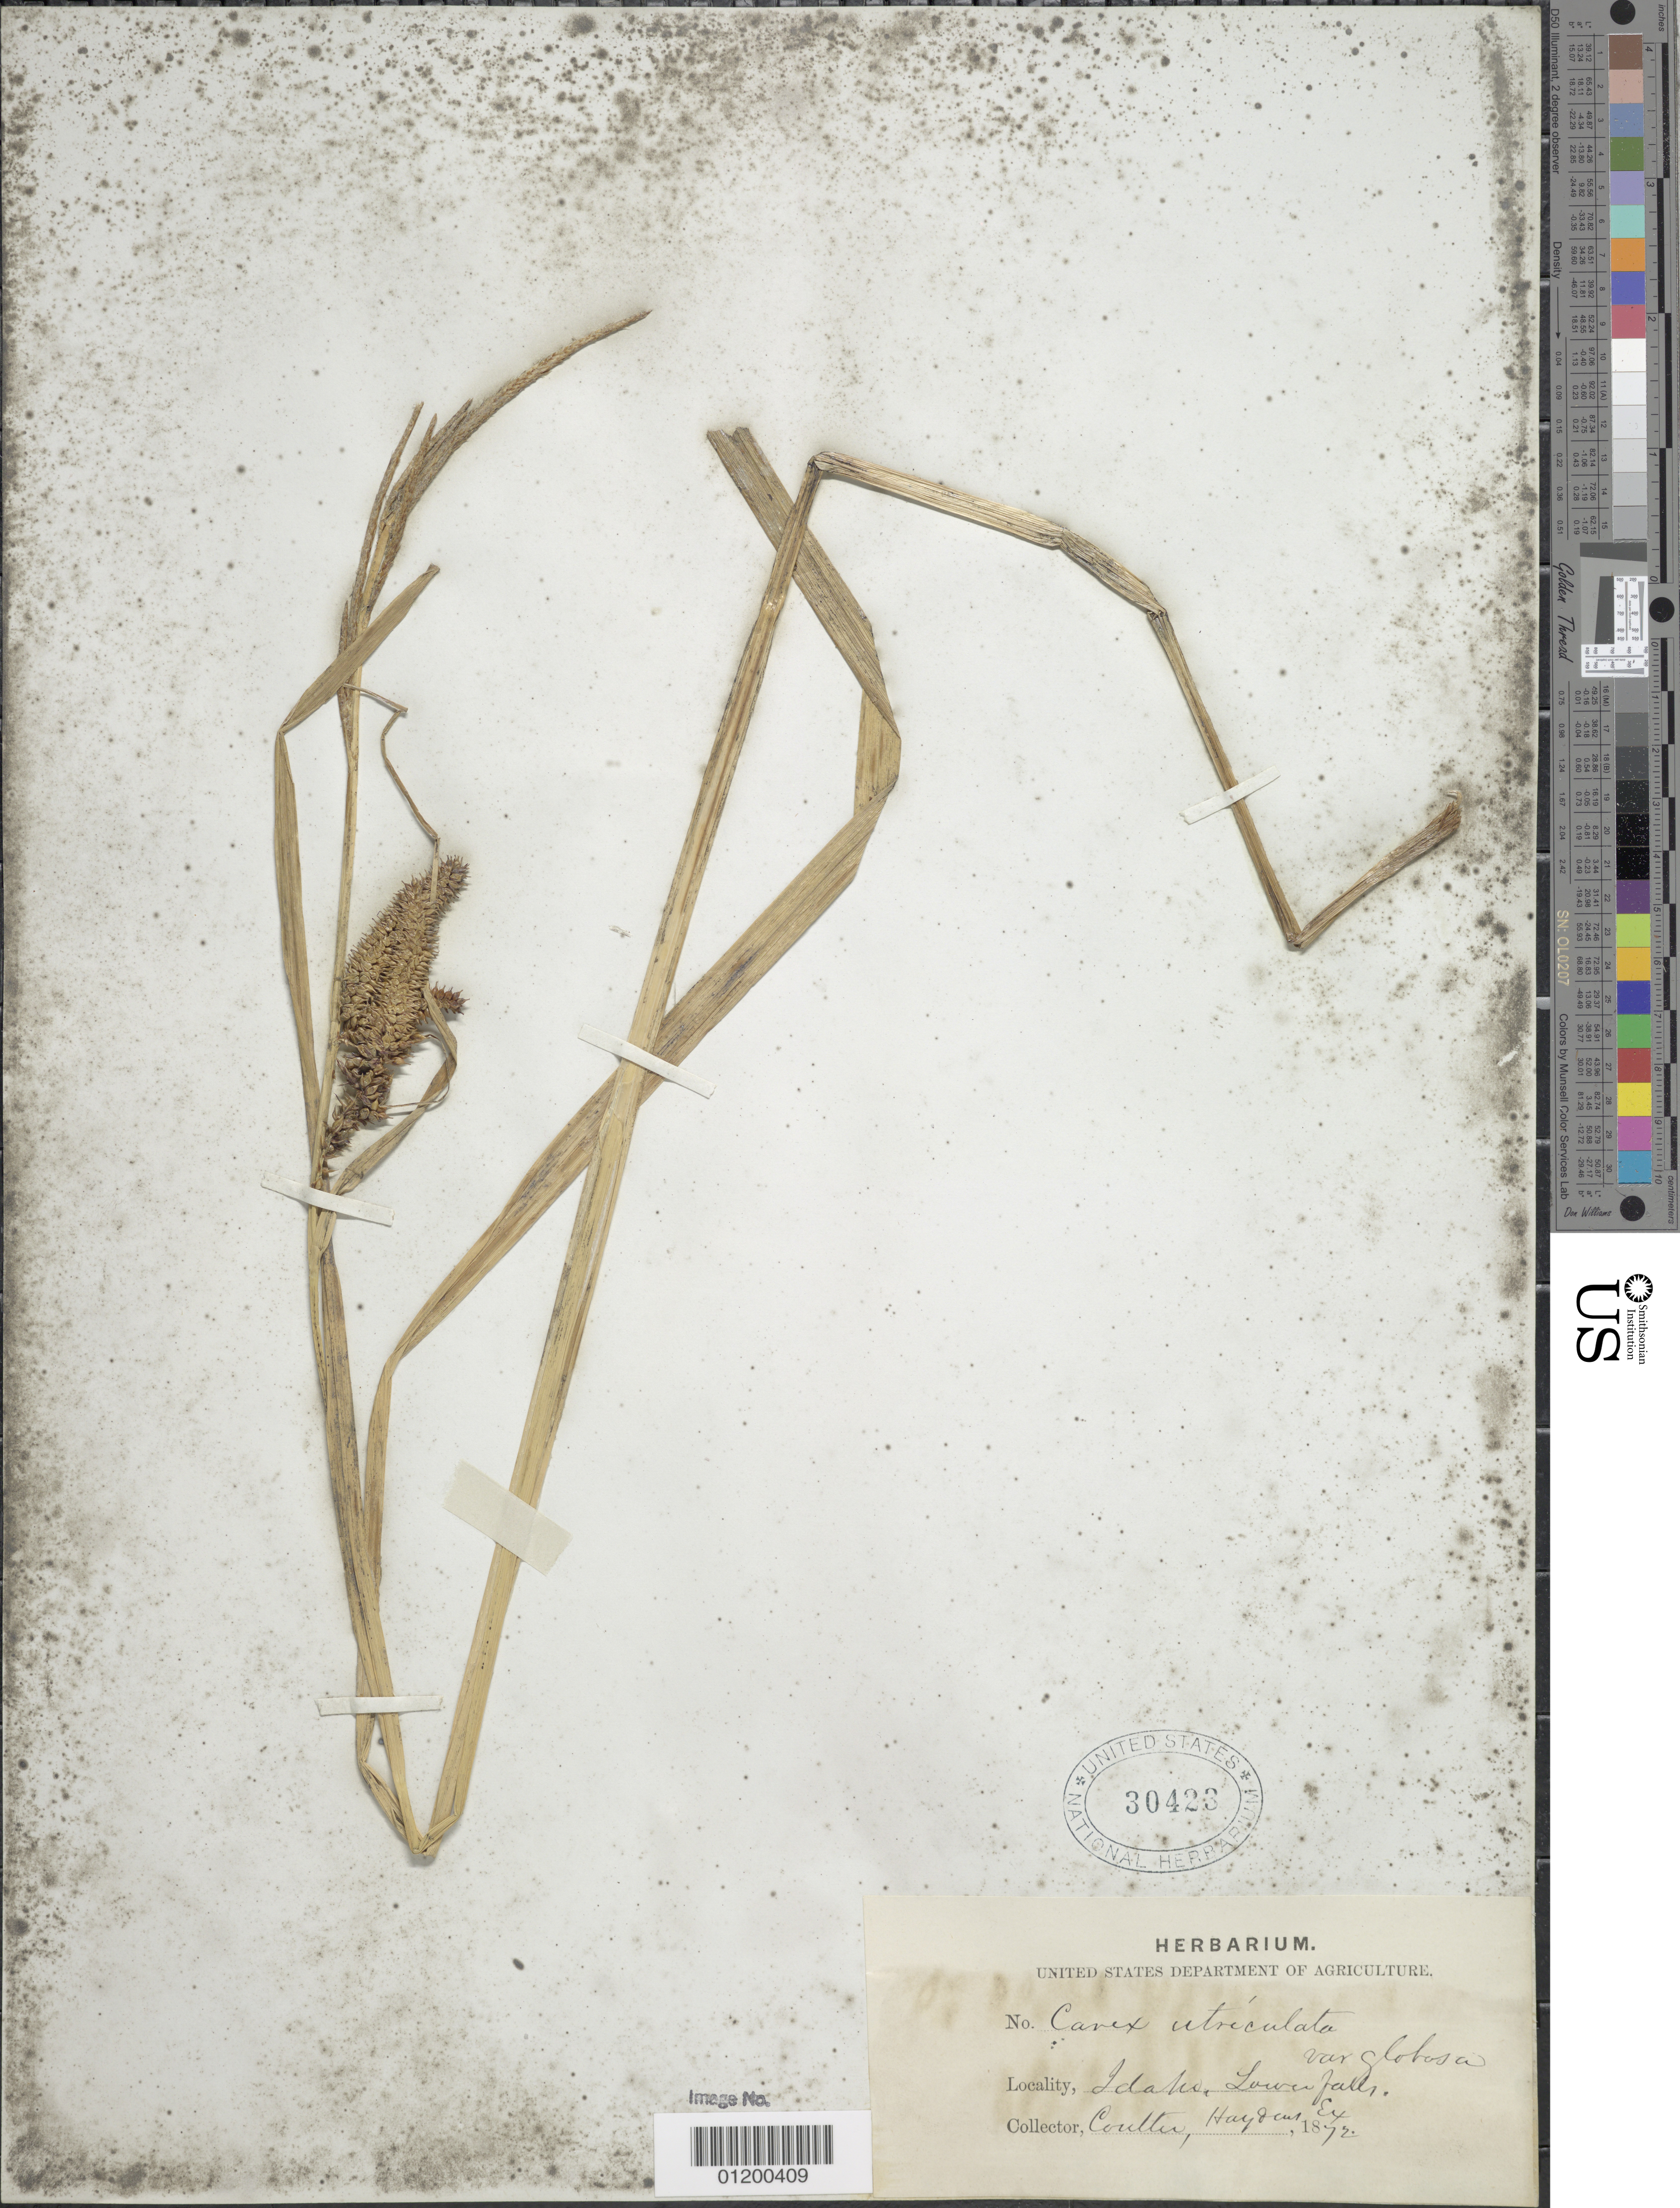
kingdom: Plantae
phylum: Tracheophyta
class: Liliopsida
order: Poales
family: Cyperaceae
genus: Carex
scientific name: Carex utriculata var. globosa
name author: Olney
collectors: -- Coulter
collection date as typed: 1872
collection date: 1872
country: United States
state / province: Idaho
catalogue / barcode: US 30423